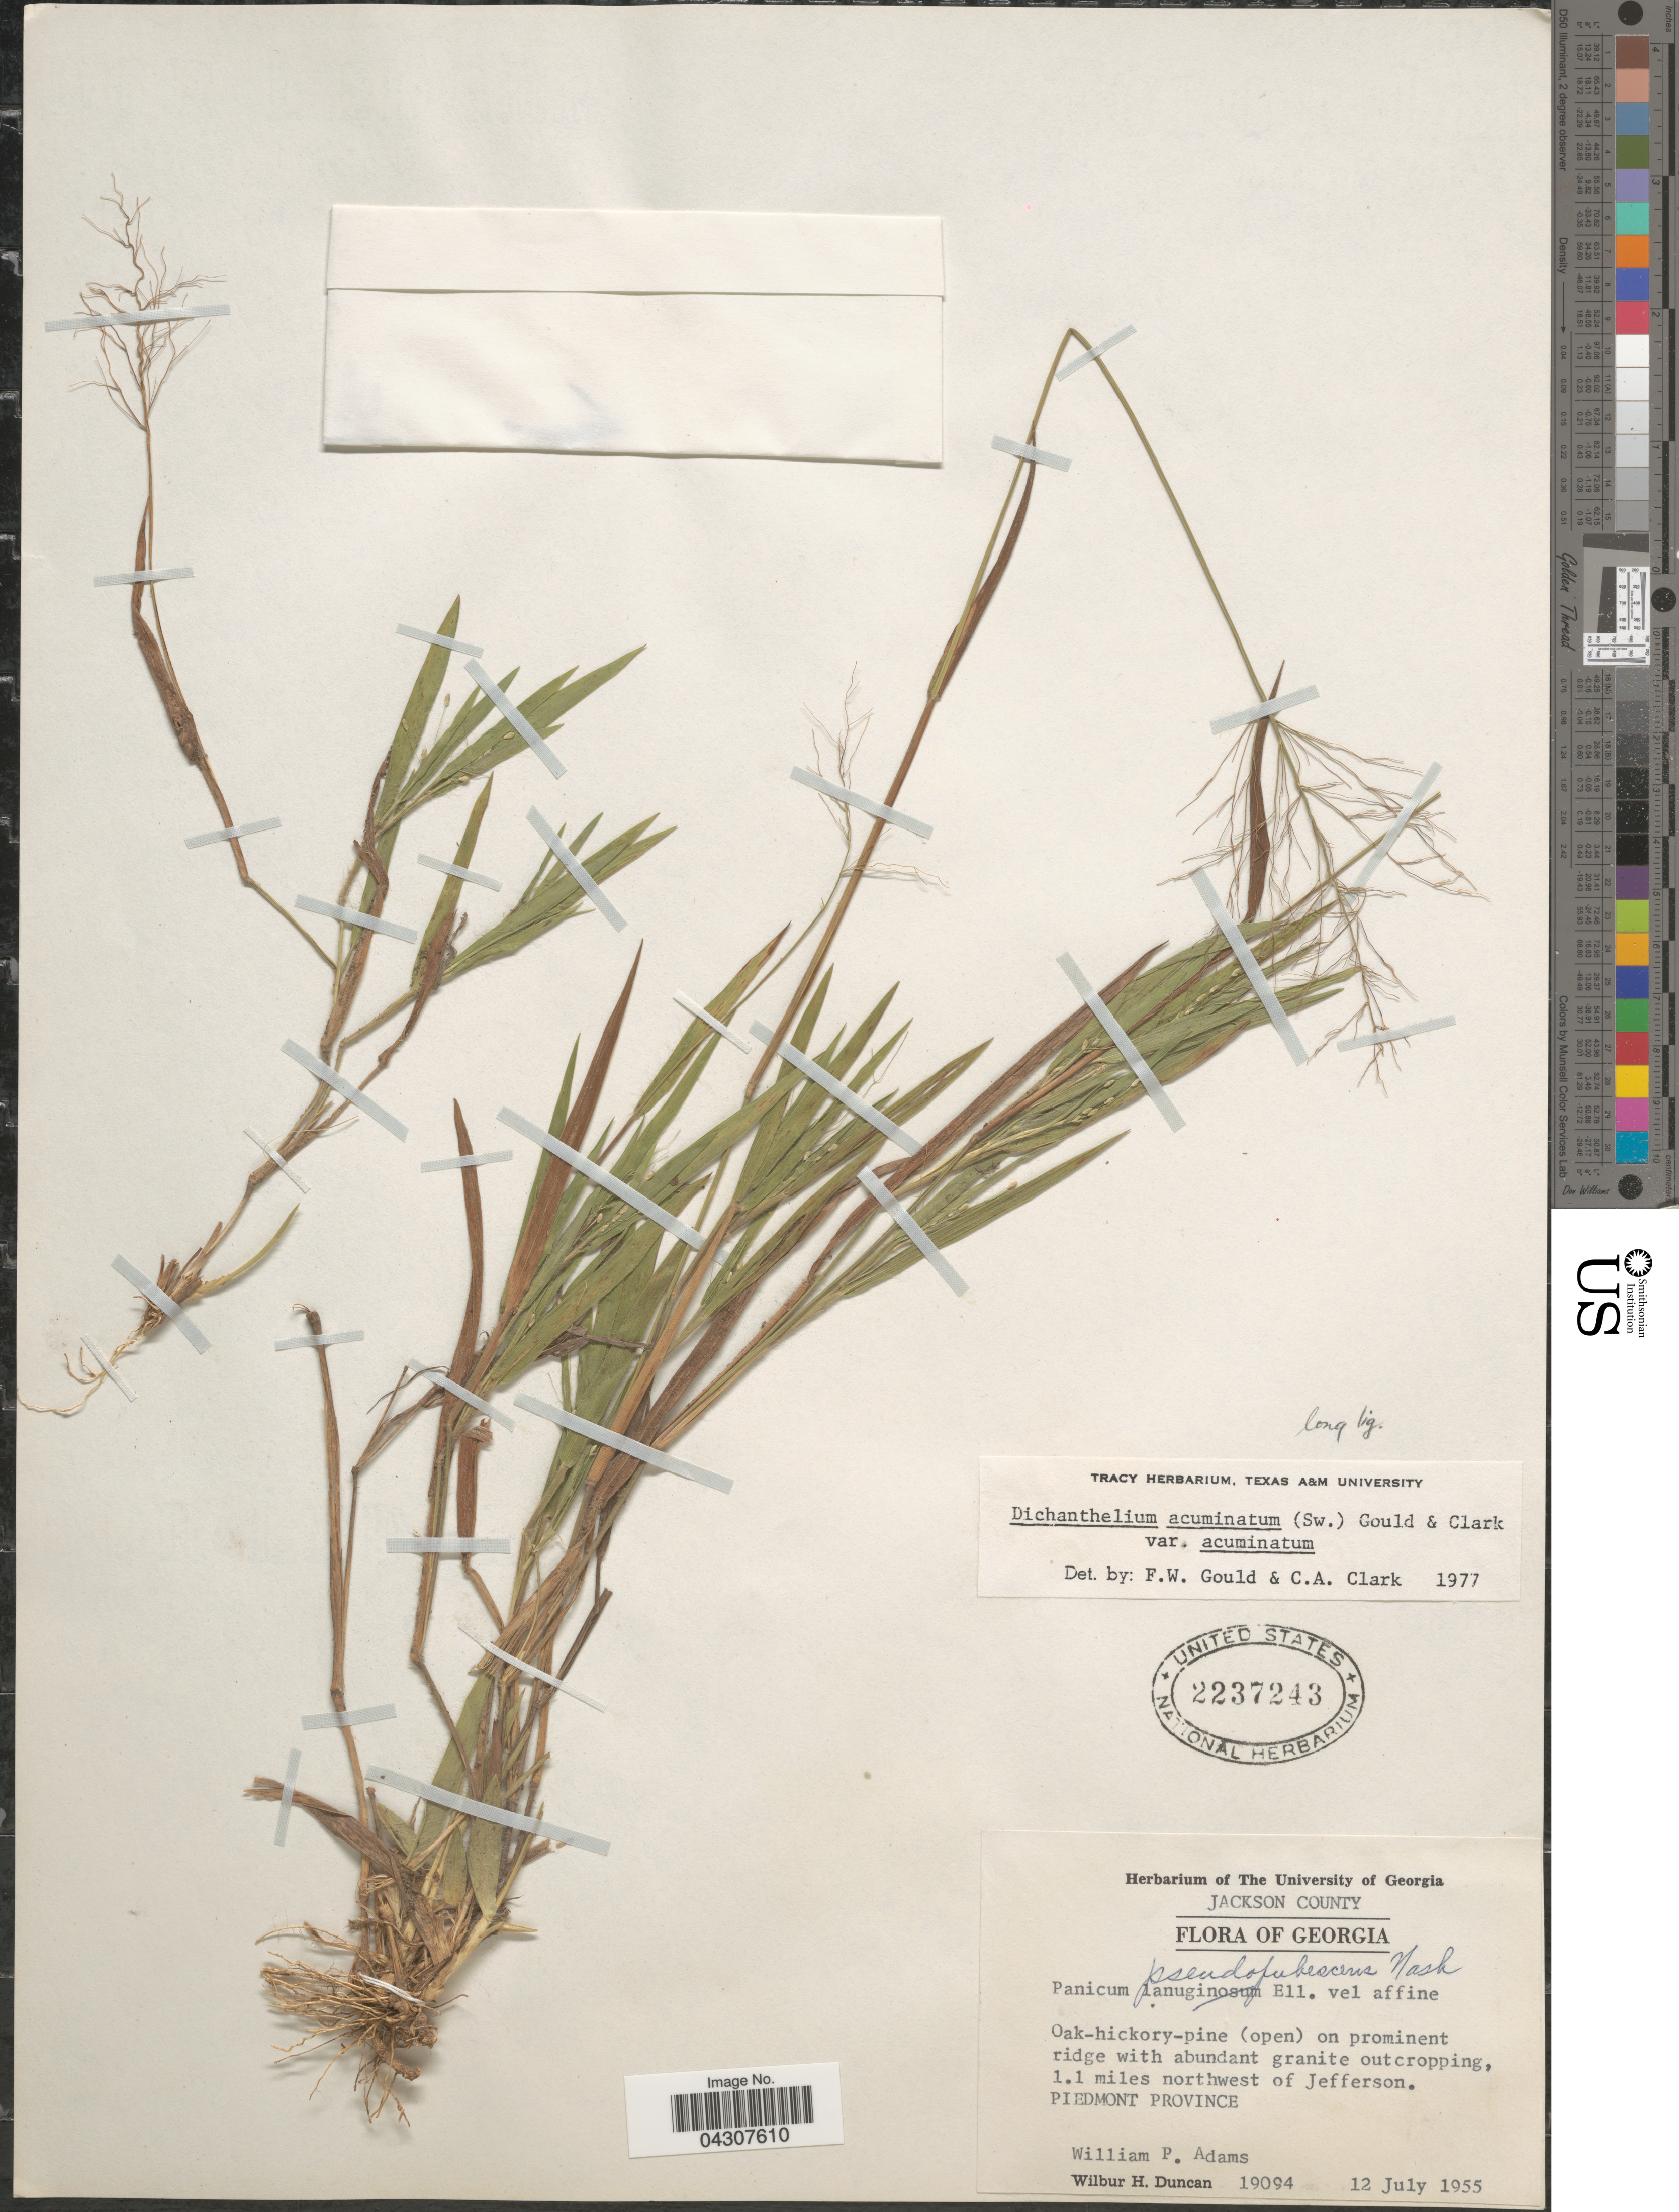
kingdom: Plantae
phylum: Tracheophyta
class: Liliopsida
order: Poales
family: Poaceae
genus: Dichanthelium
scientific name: Dichanthelium acuminatum var. acuminatum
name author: (Sw.) Gould & C.A. Clark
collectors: W. P. Adams & W. H. Duncan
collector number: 19094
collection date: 1955-07-12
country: United States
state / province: Georgia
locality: Jackson County. 1.1 miles northwest of Jefferson. Piedmont Province.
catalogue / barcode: US 2237243